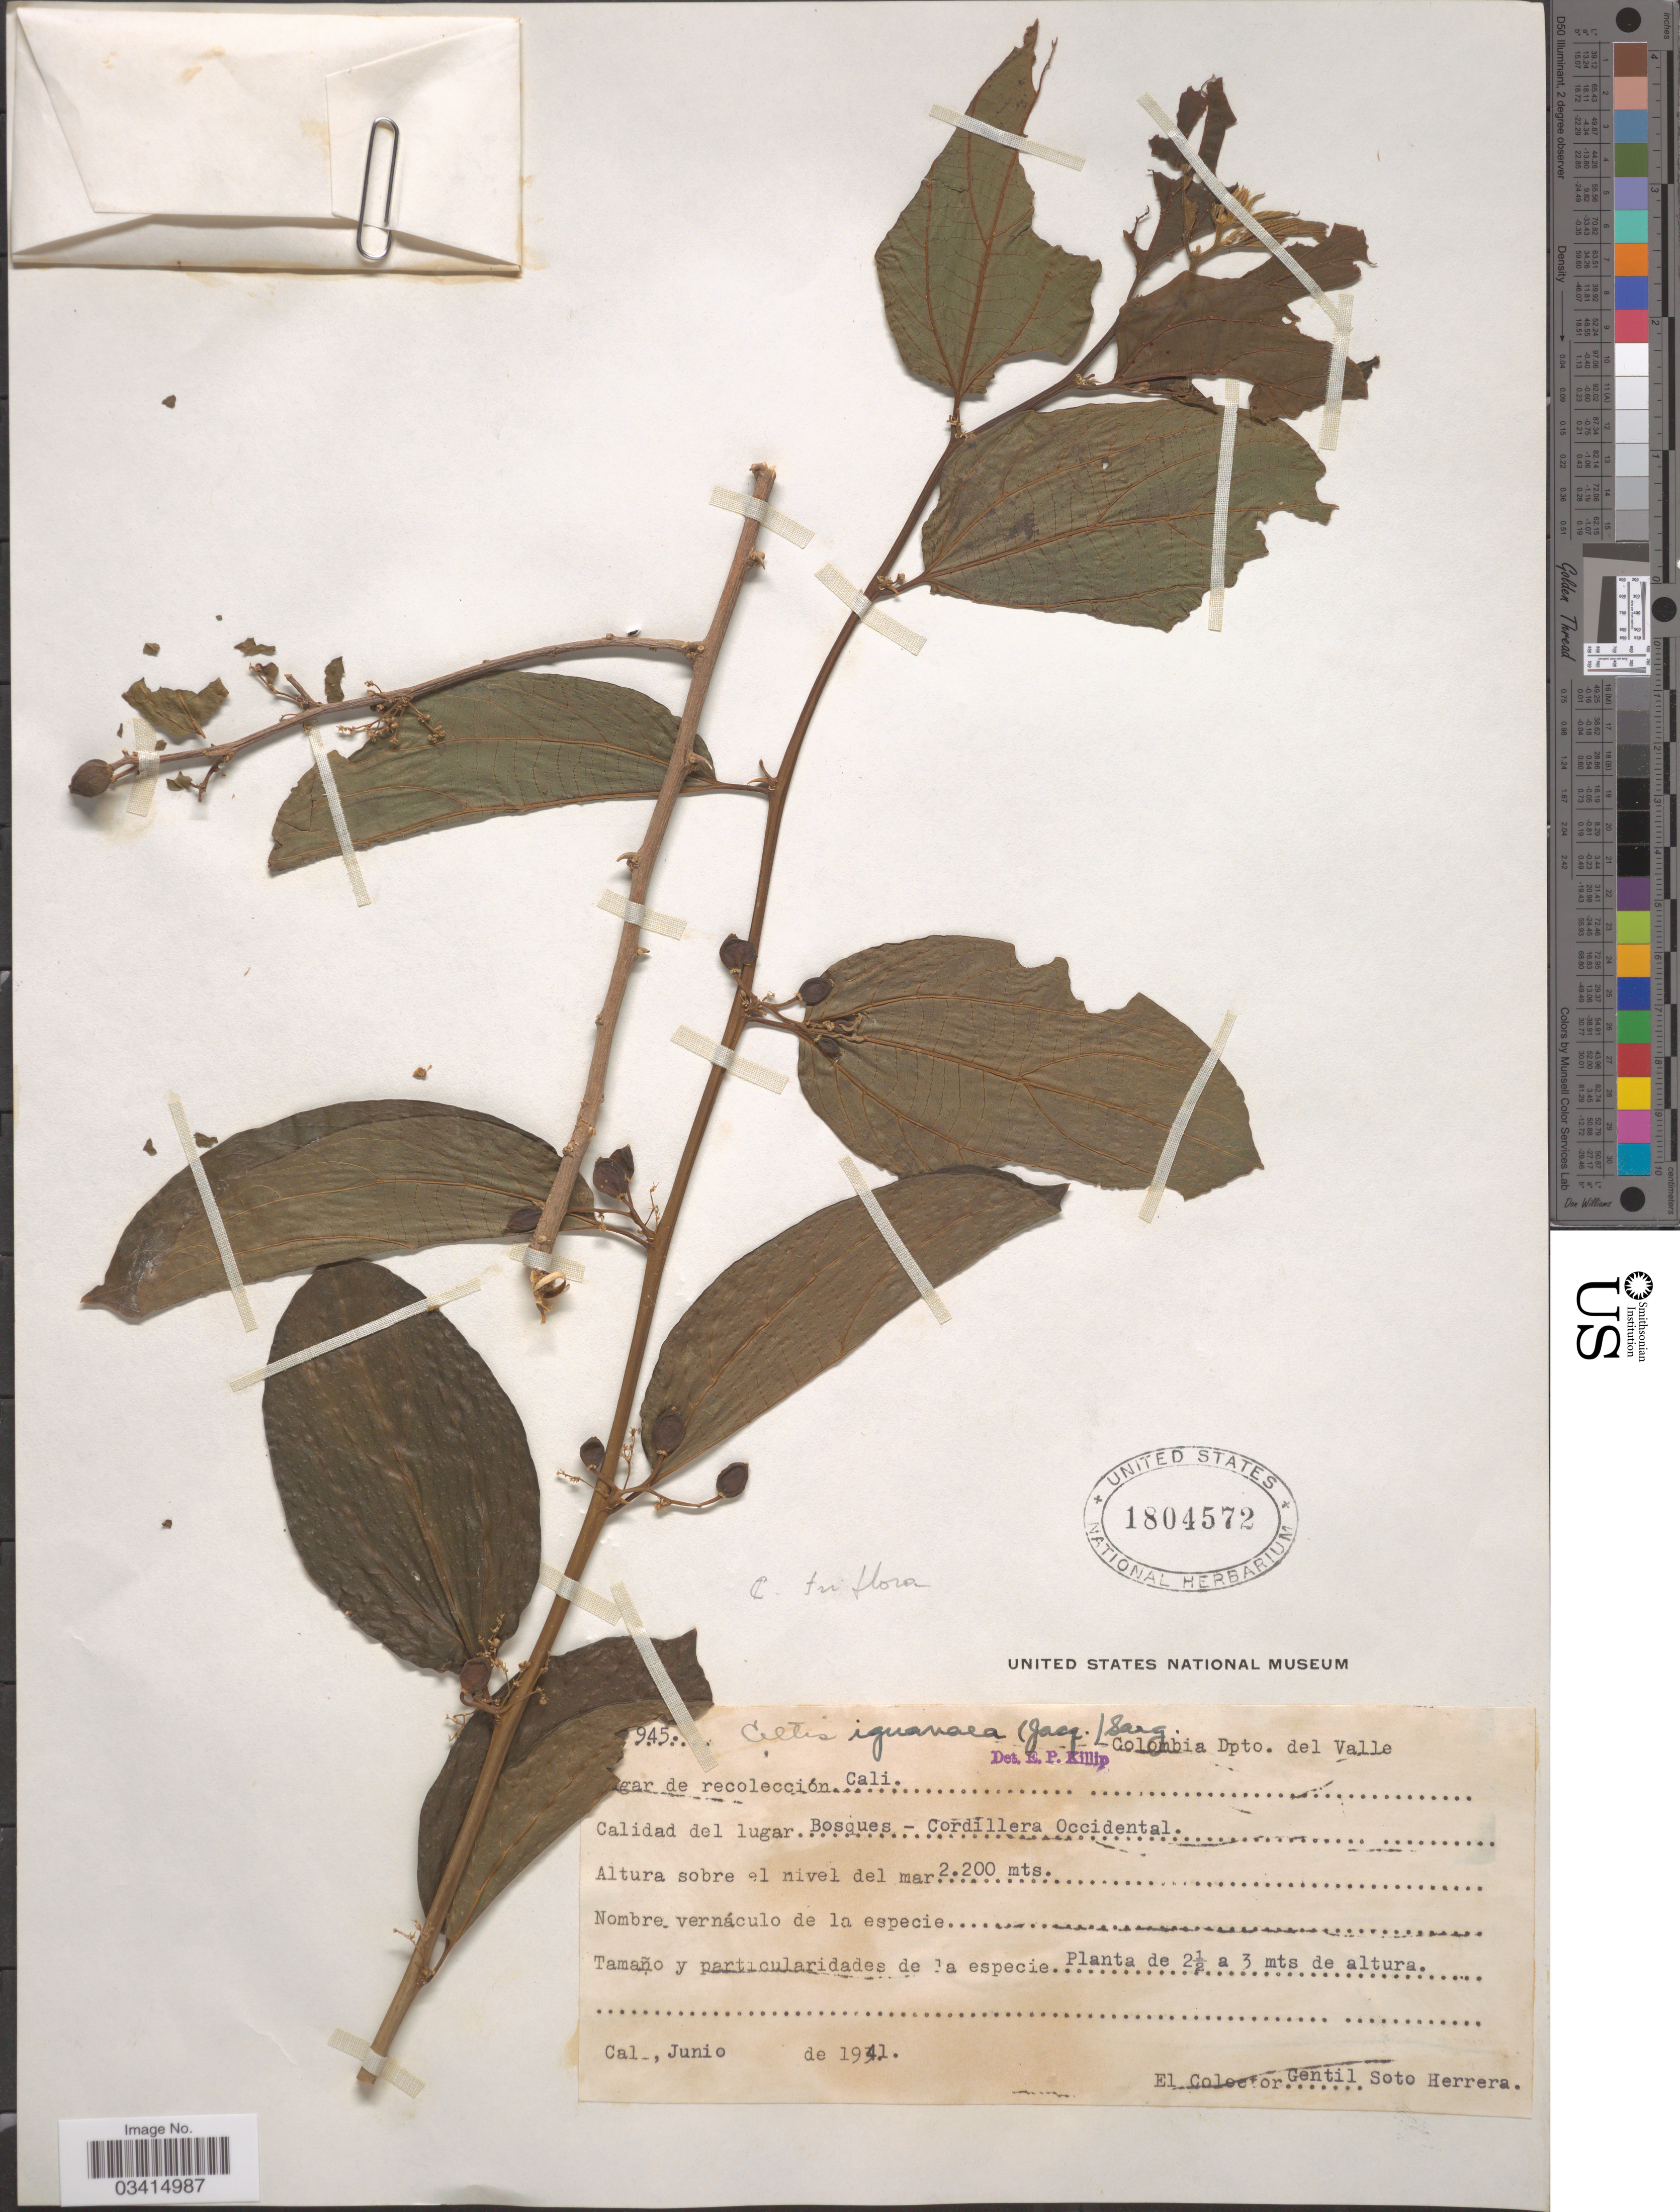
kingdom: Plantae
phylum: Tracheophyta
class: Magnoliopsida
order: Rosales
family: Cannabaceae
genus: Celtis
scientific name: Celtis triflora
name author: (Klotzsch) Ruiz ex Miq.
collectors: G. Soto Herrera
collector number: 945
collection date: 1941-06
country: Colombia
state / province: Valle del Cauca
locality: Dpto. del Valle. Cali. Bosques-Cordillera Occidental.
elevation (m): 2200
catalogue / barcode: US 1804572